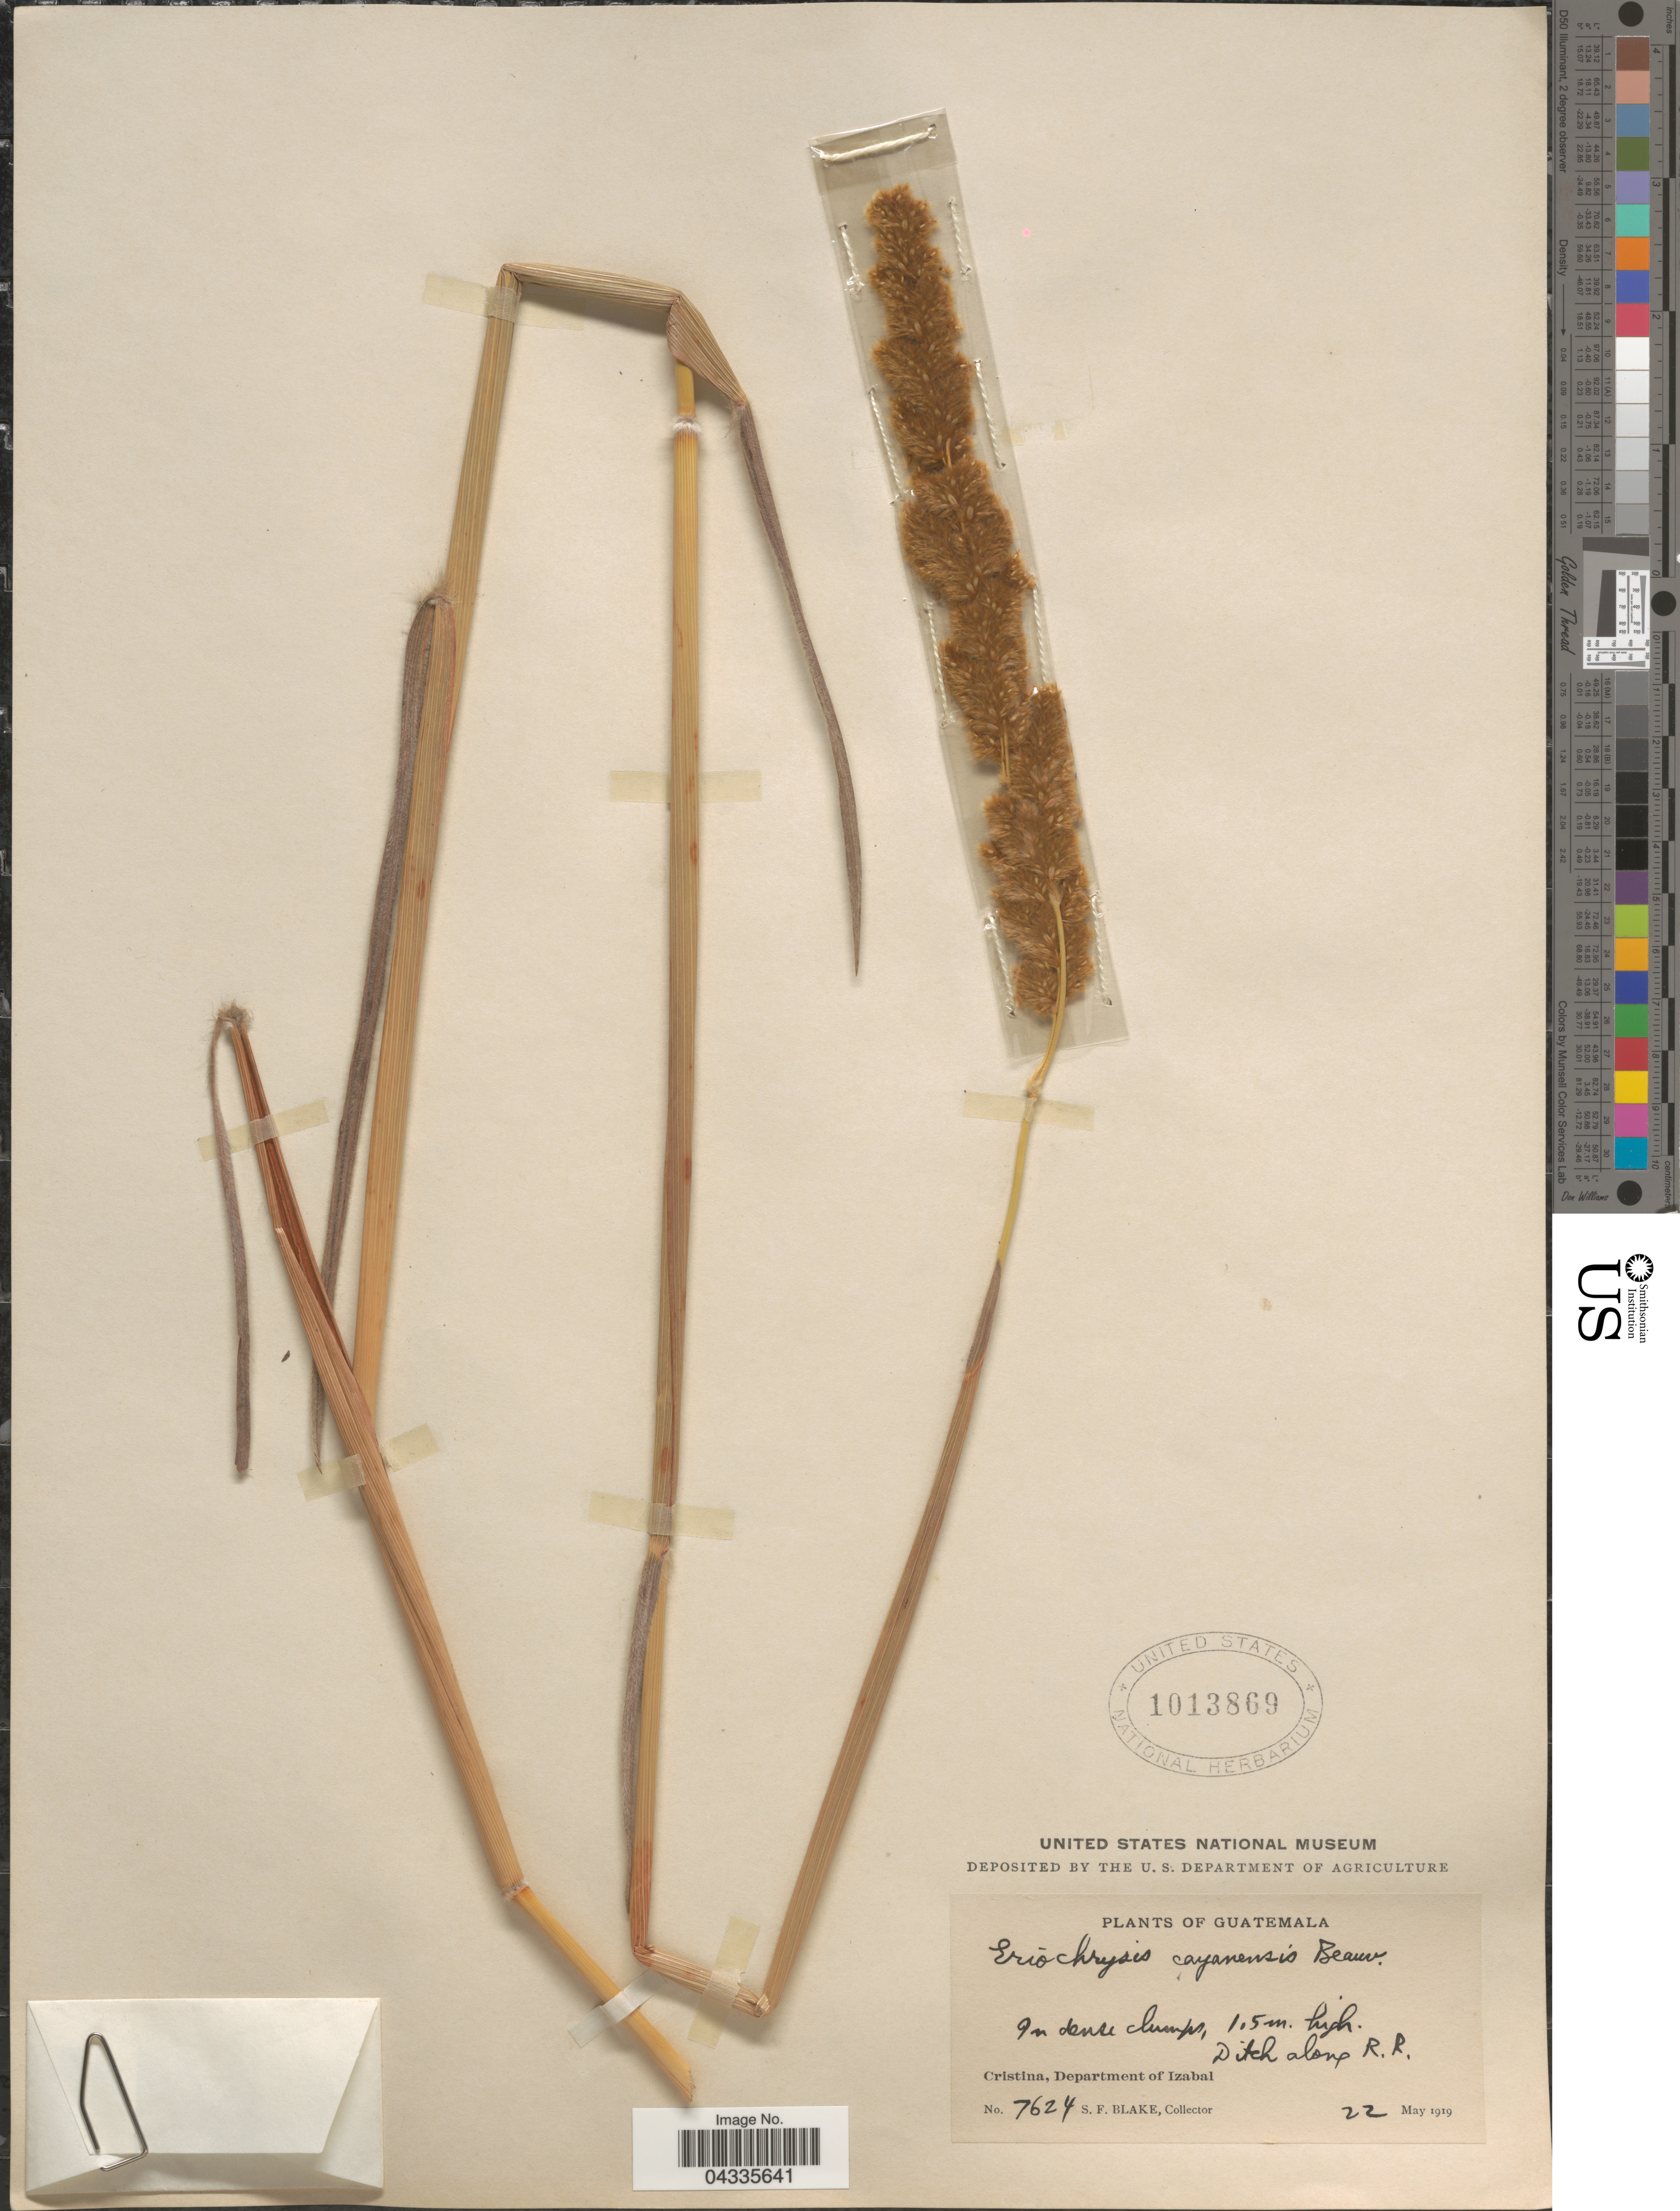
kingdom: Plantae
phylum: Tracheophyta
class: Liliopsida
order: Poales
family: Poaceae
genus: Eriochrysis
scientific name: Eriochrysis cayennensis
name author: P. Beauv.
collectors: S. Blake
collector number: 7624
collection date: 1919-05-22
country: Guatemala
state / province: Izabal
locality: Ditch along R.R. Cristina, Department of Izabal.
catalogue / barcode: US 1013869